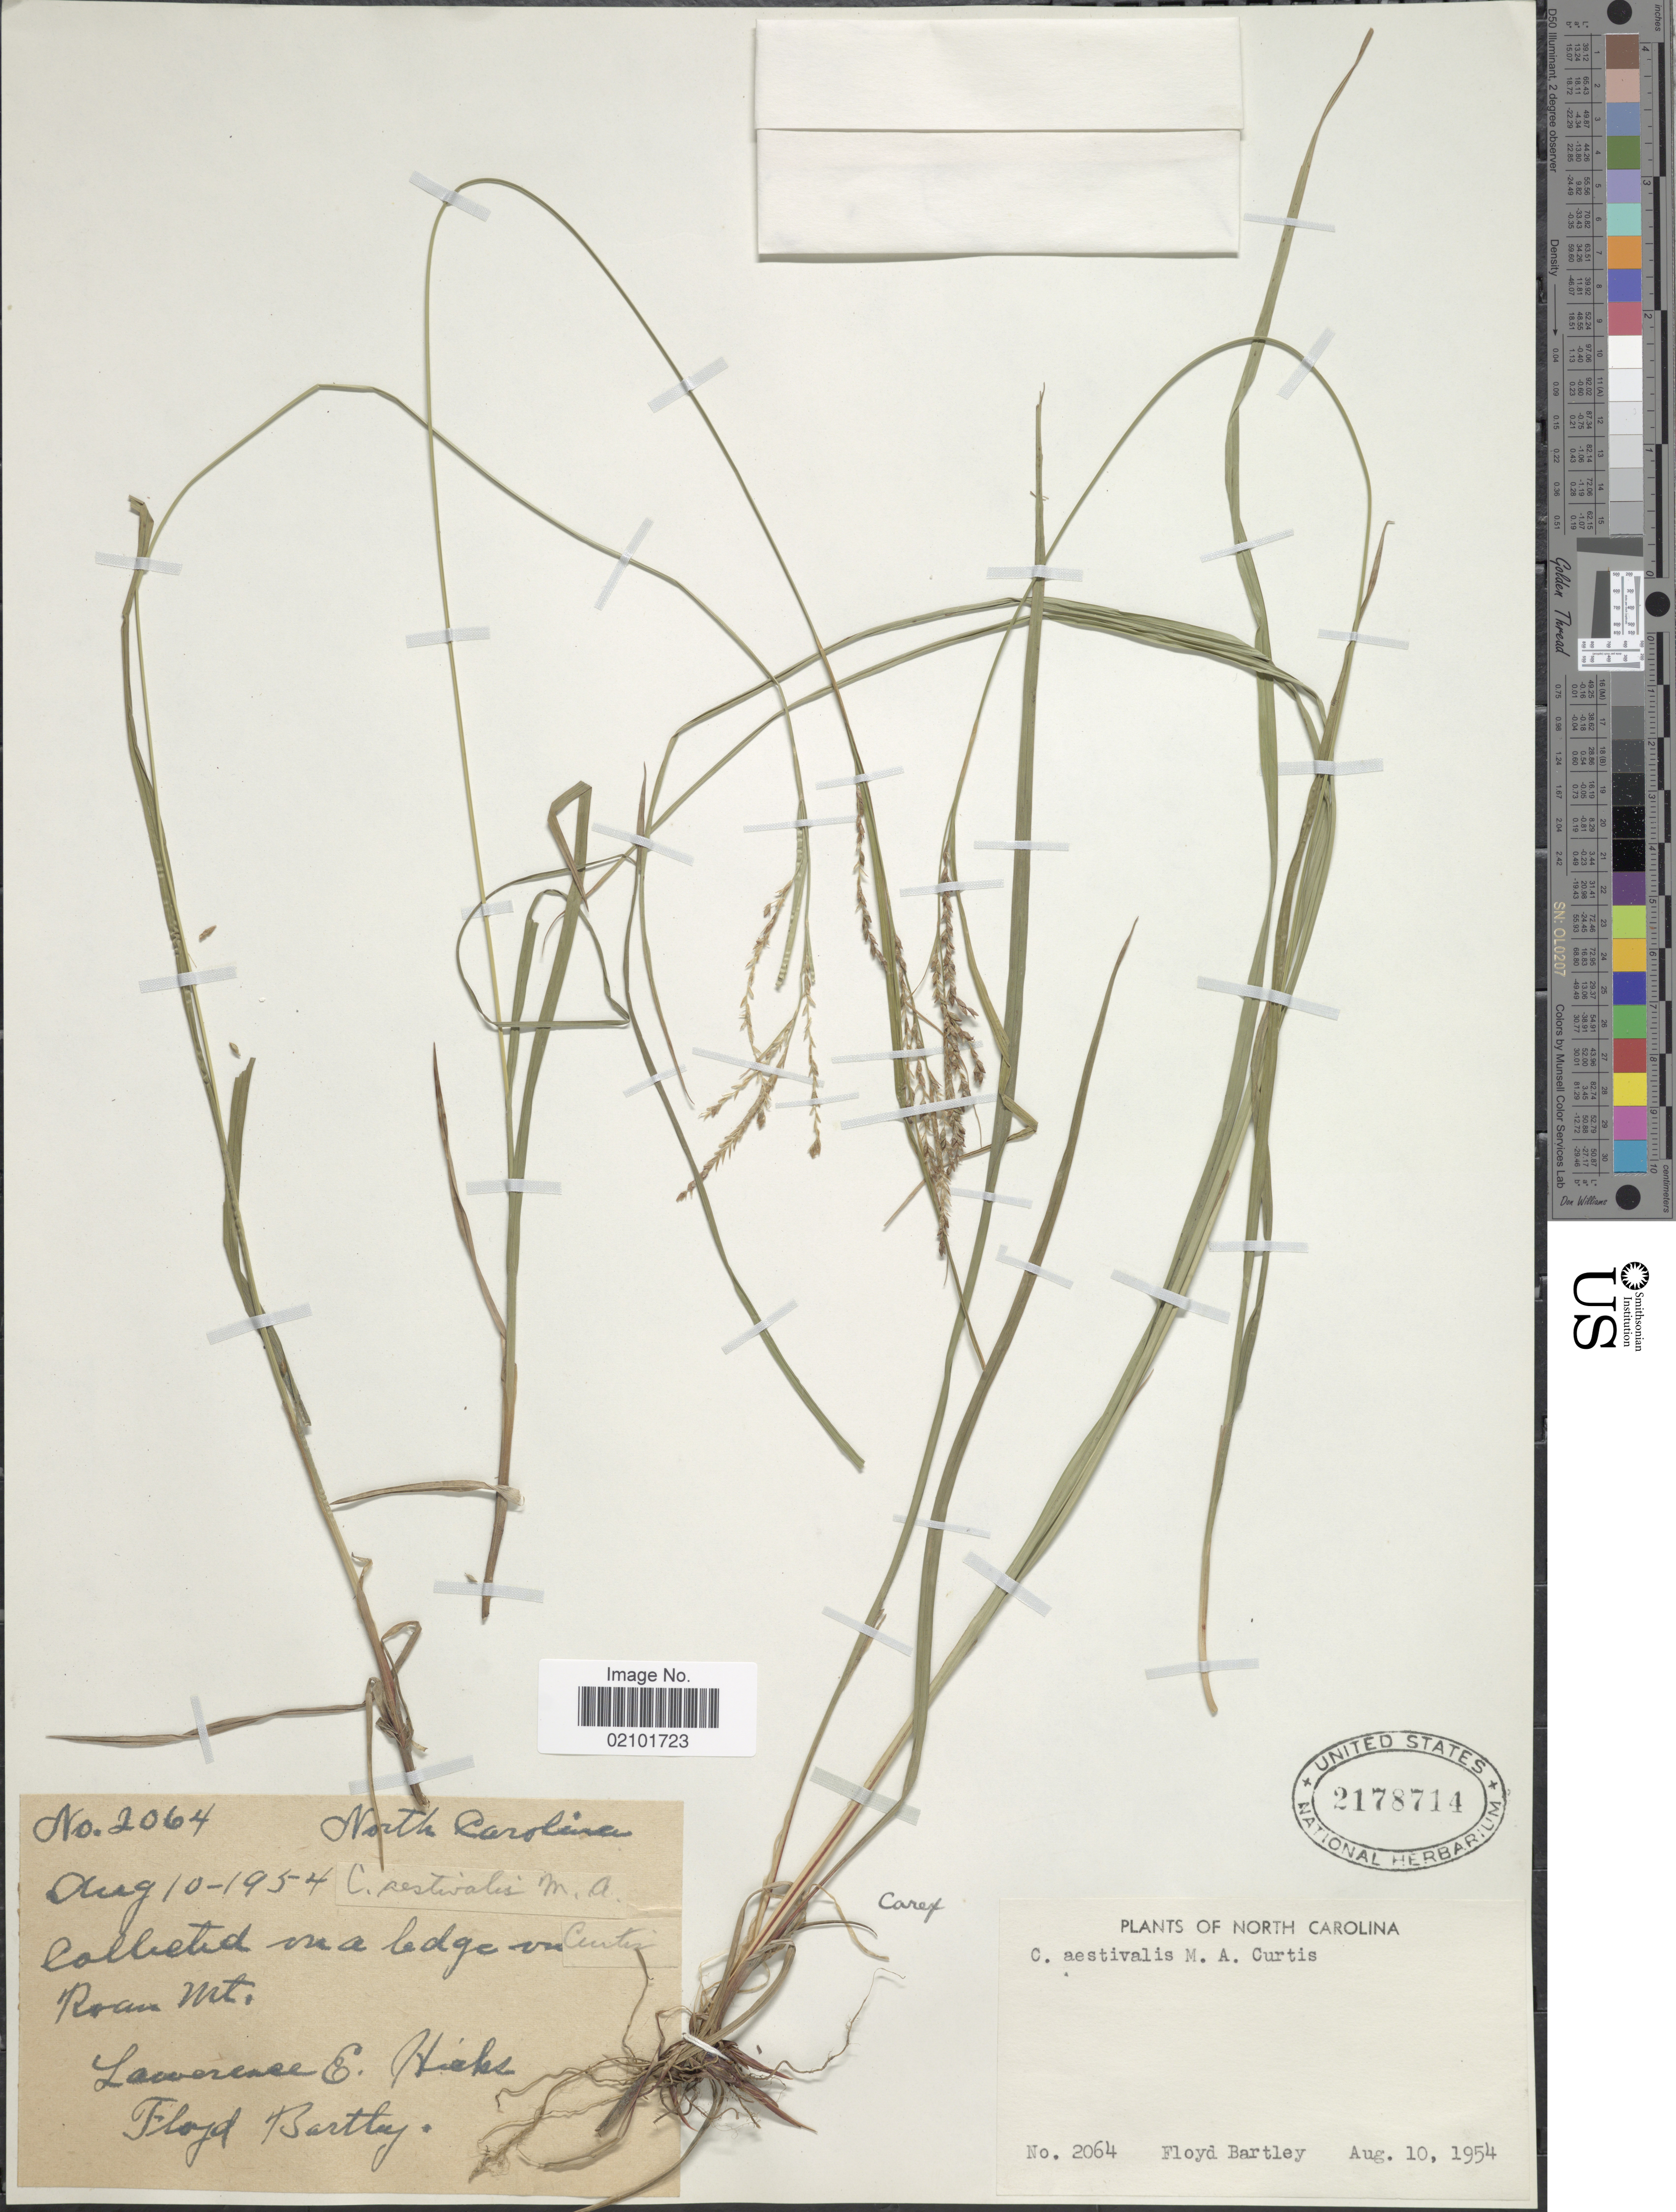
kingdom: Plantae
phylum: Tracheophyta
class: Liliopsida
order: Poales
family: Cyperaceae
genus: Carex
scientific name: Carex aestivalis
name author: M.A. Curtis ex A. Gray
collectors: L. E. Hicks & F. Bartley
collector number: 2064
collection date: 1954-08-10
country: United States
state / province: North Carolina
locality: Ledge on Roan Mt.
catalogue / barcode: US 2178714